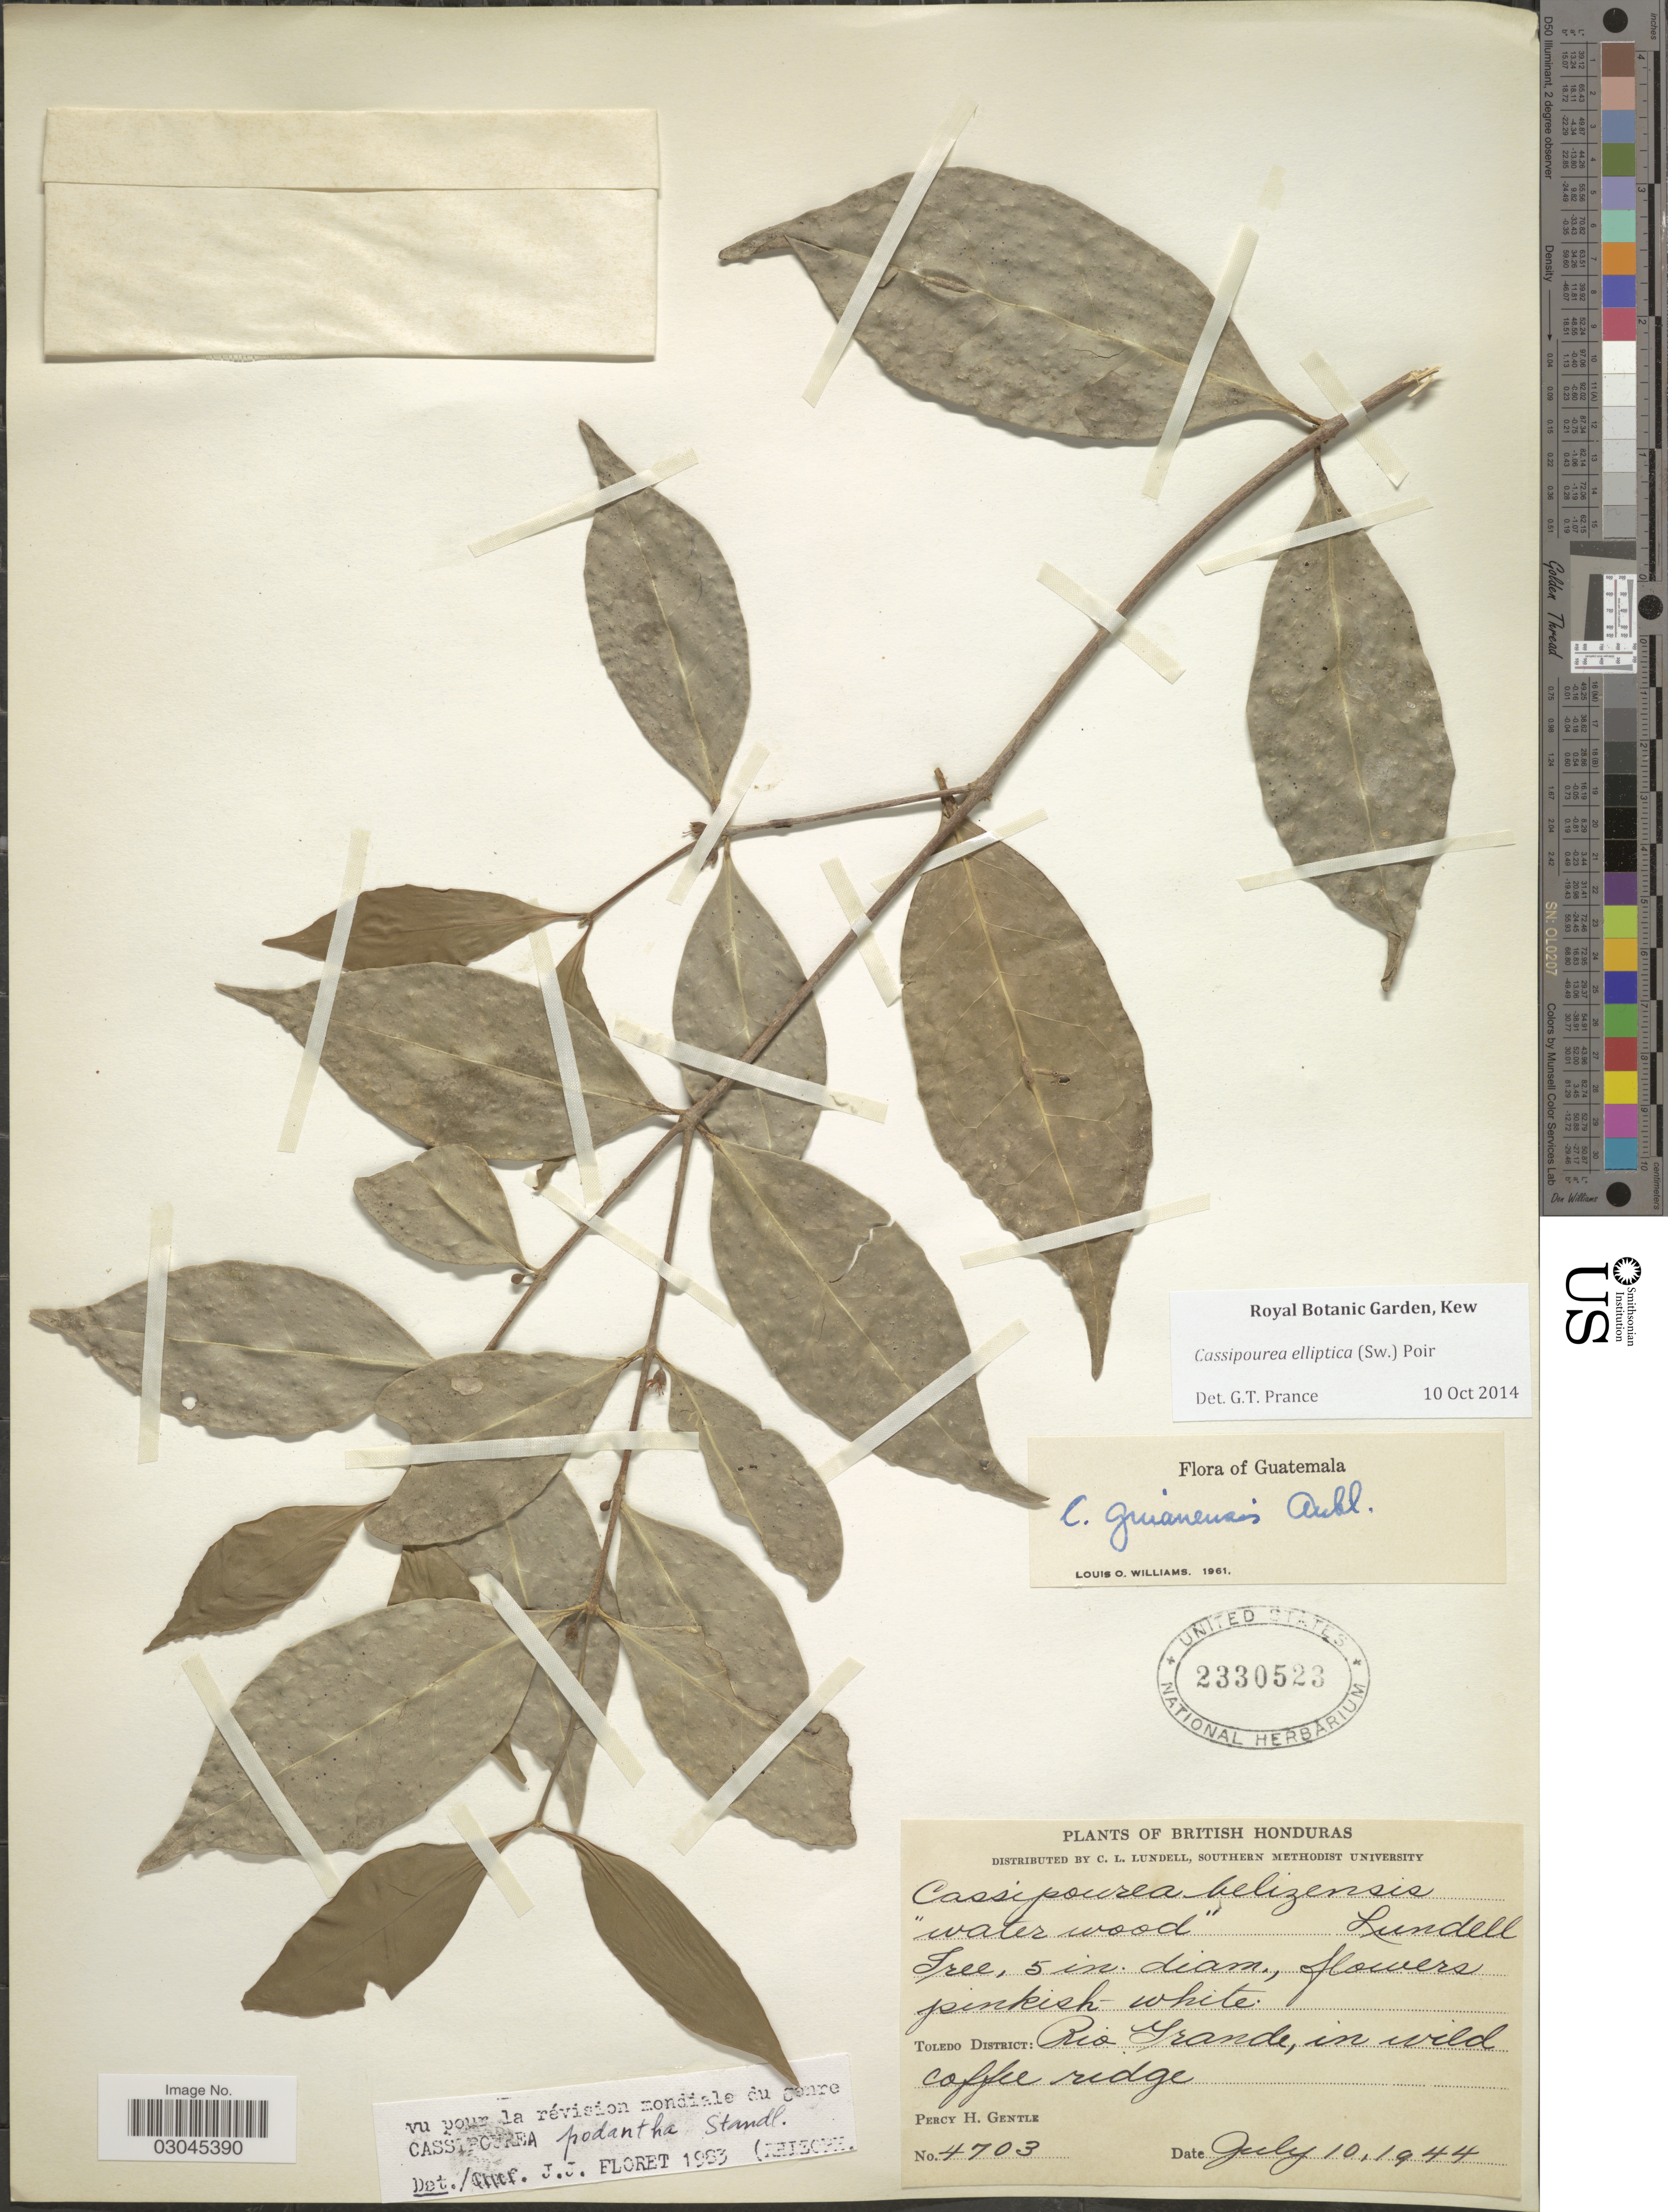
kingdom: Plantae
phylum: Tracheophyta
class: Magnoliopsida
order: Malpighiales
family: Rhizophoraceae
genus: Cassipourea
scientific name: Cassipourea elliptica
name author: (Sw.) Poir.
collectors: P. H. Gentle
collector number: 4703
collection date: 1944-07-10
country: Belize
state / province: Toledo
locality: British Honduras. Toledo District: Rio Grande, in wild coffee ridge.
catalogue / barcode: US 2330523